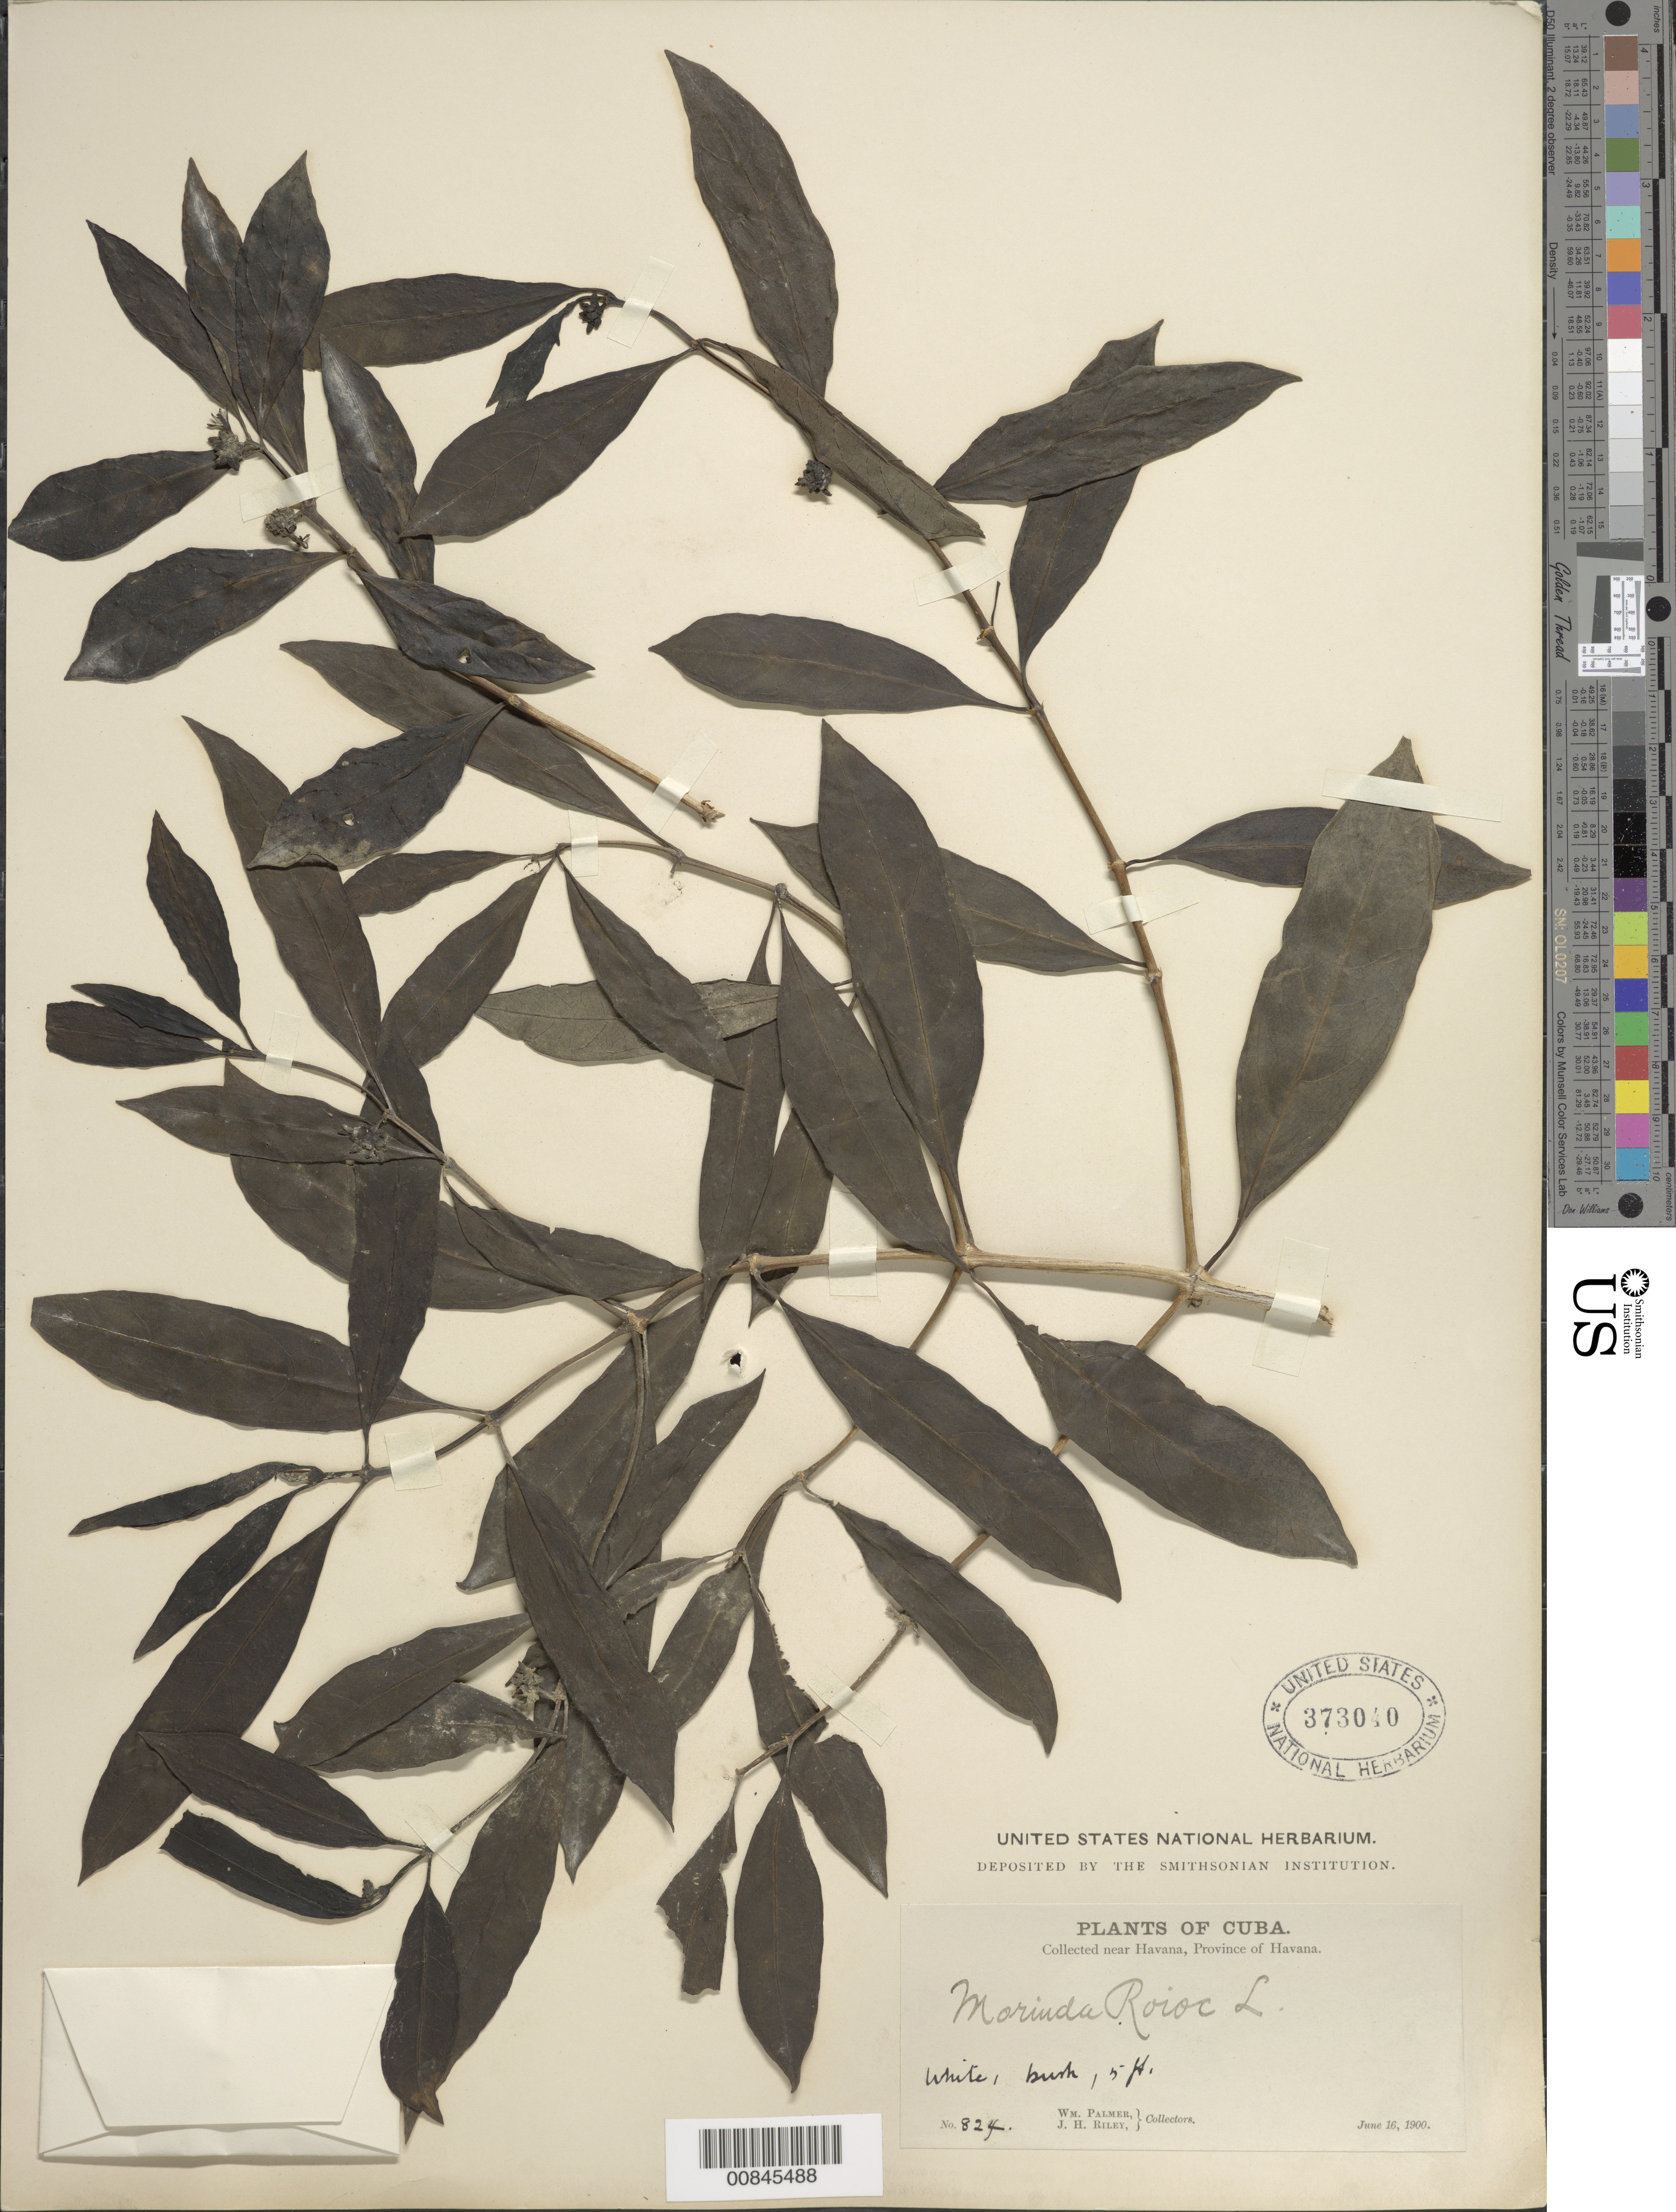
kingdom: Plantae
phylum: Tracheophyta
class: Magnoliopsida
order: Gentianales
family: Rubiaceae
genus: Morinda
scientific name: Morinda royoc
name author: L.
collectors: W. Palmer & J. H. Riley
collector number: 824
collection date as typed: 16 Jun 1900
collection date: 1900-06-16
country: Cuba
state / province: La Habana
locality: Near Havana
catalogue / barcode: US 373040